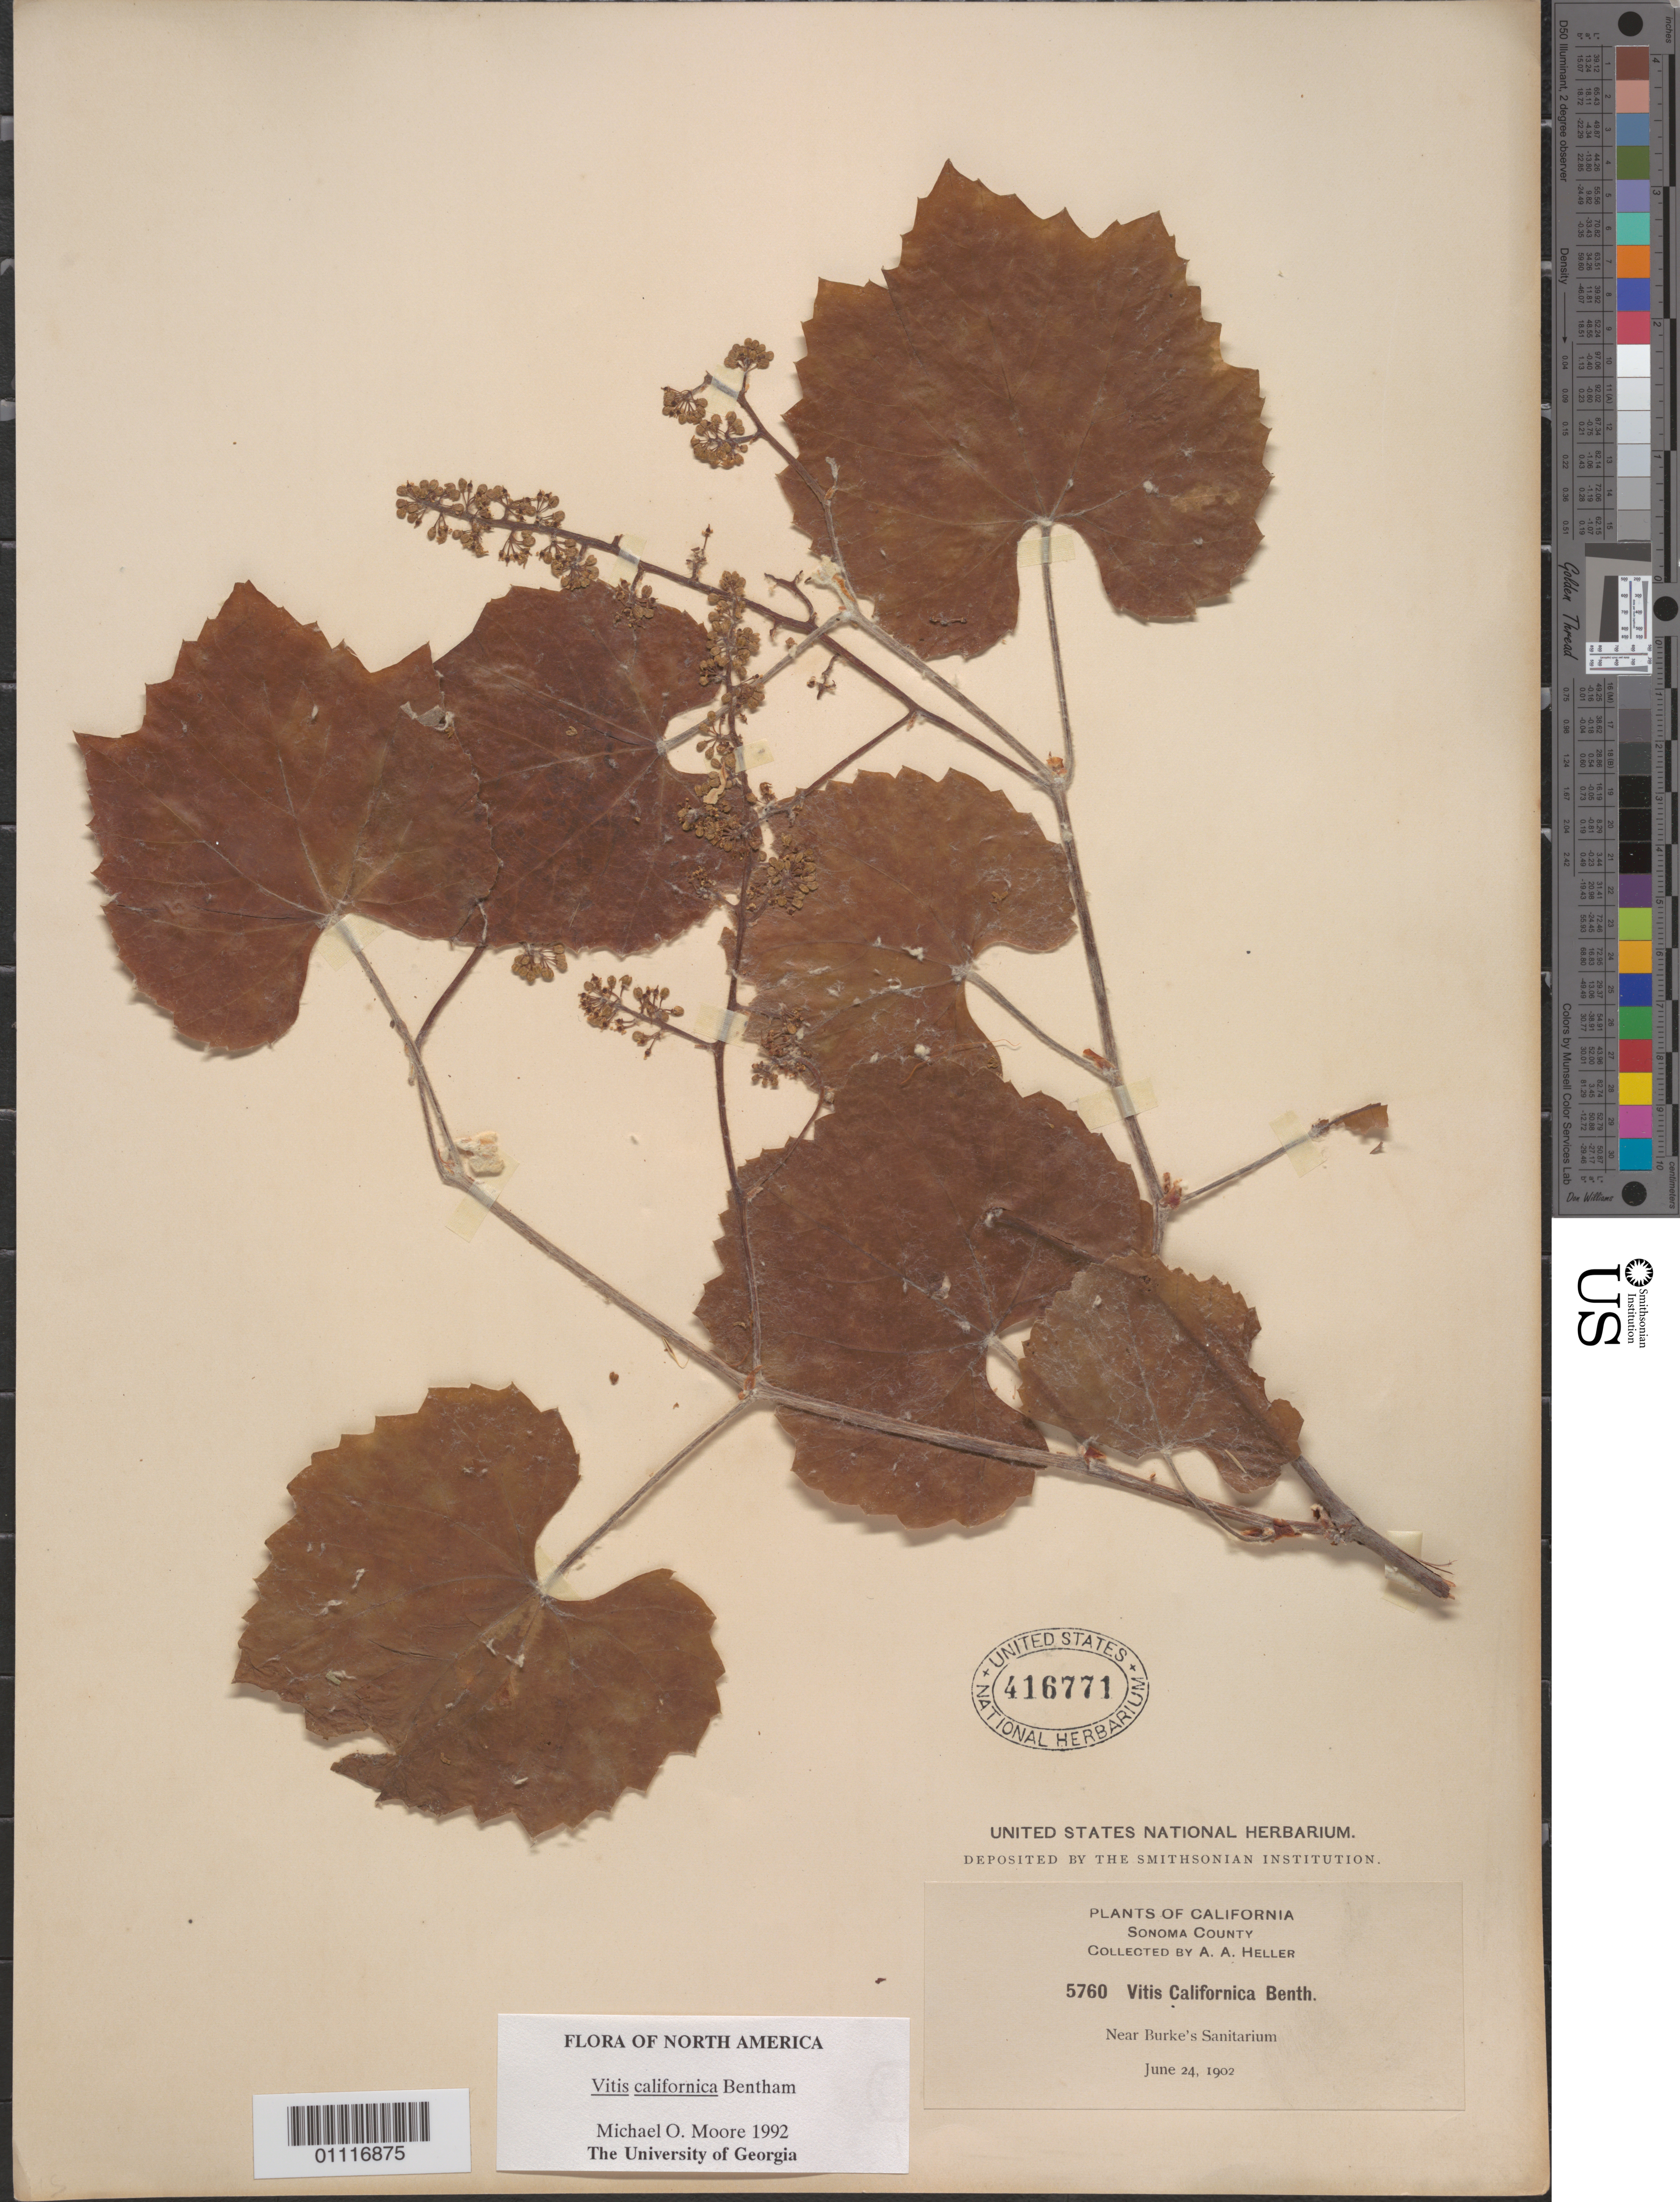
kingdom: Plantae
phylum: Tracheophyta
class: Magnoliopsida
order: Vitales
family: Vitaceae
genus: Vitis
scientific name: Vitis californica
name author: Benth.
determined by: Moore, M. O.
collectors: A. A. Heller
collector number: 5760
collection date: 1902-06-24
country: United States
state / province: California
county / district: Sonoma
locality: Near Burke's Sanitarium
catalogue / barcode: US 416771